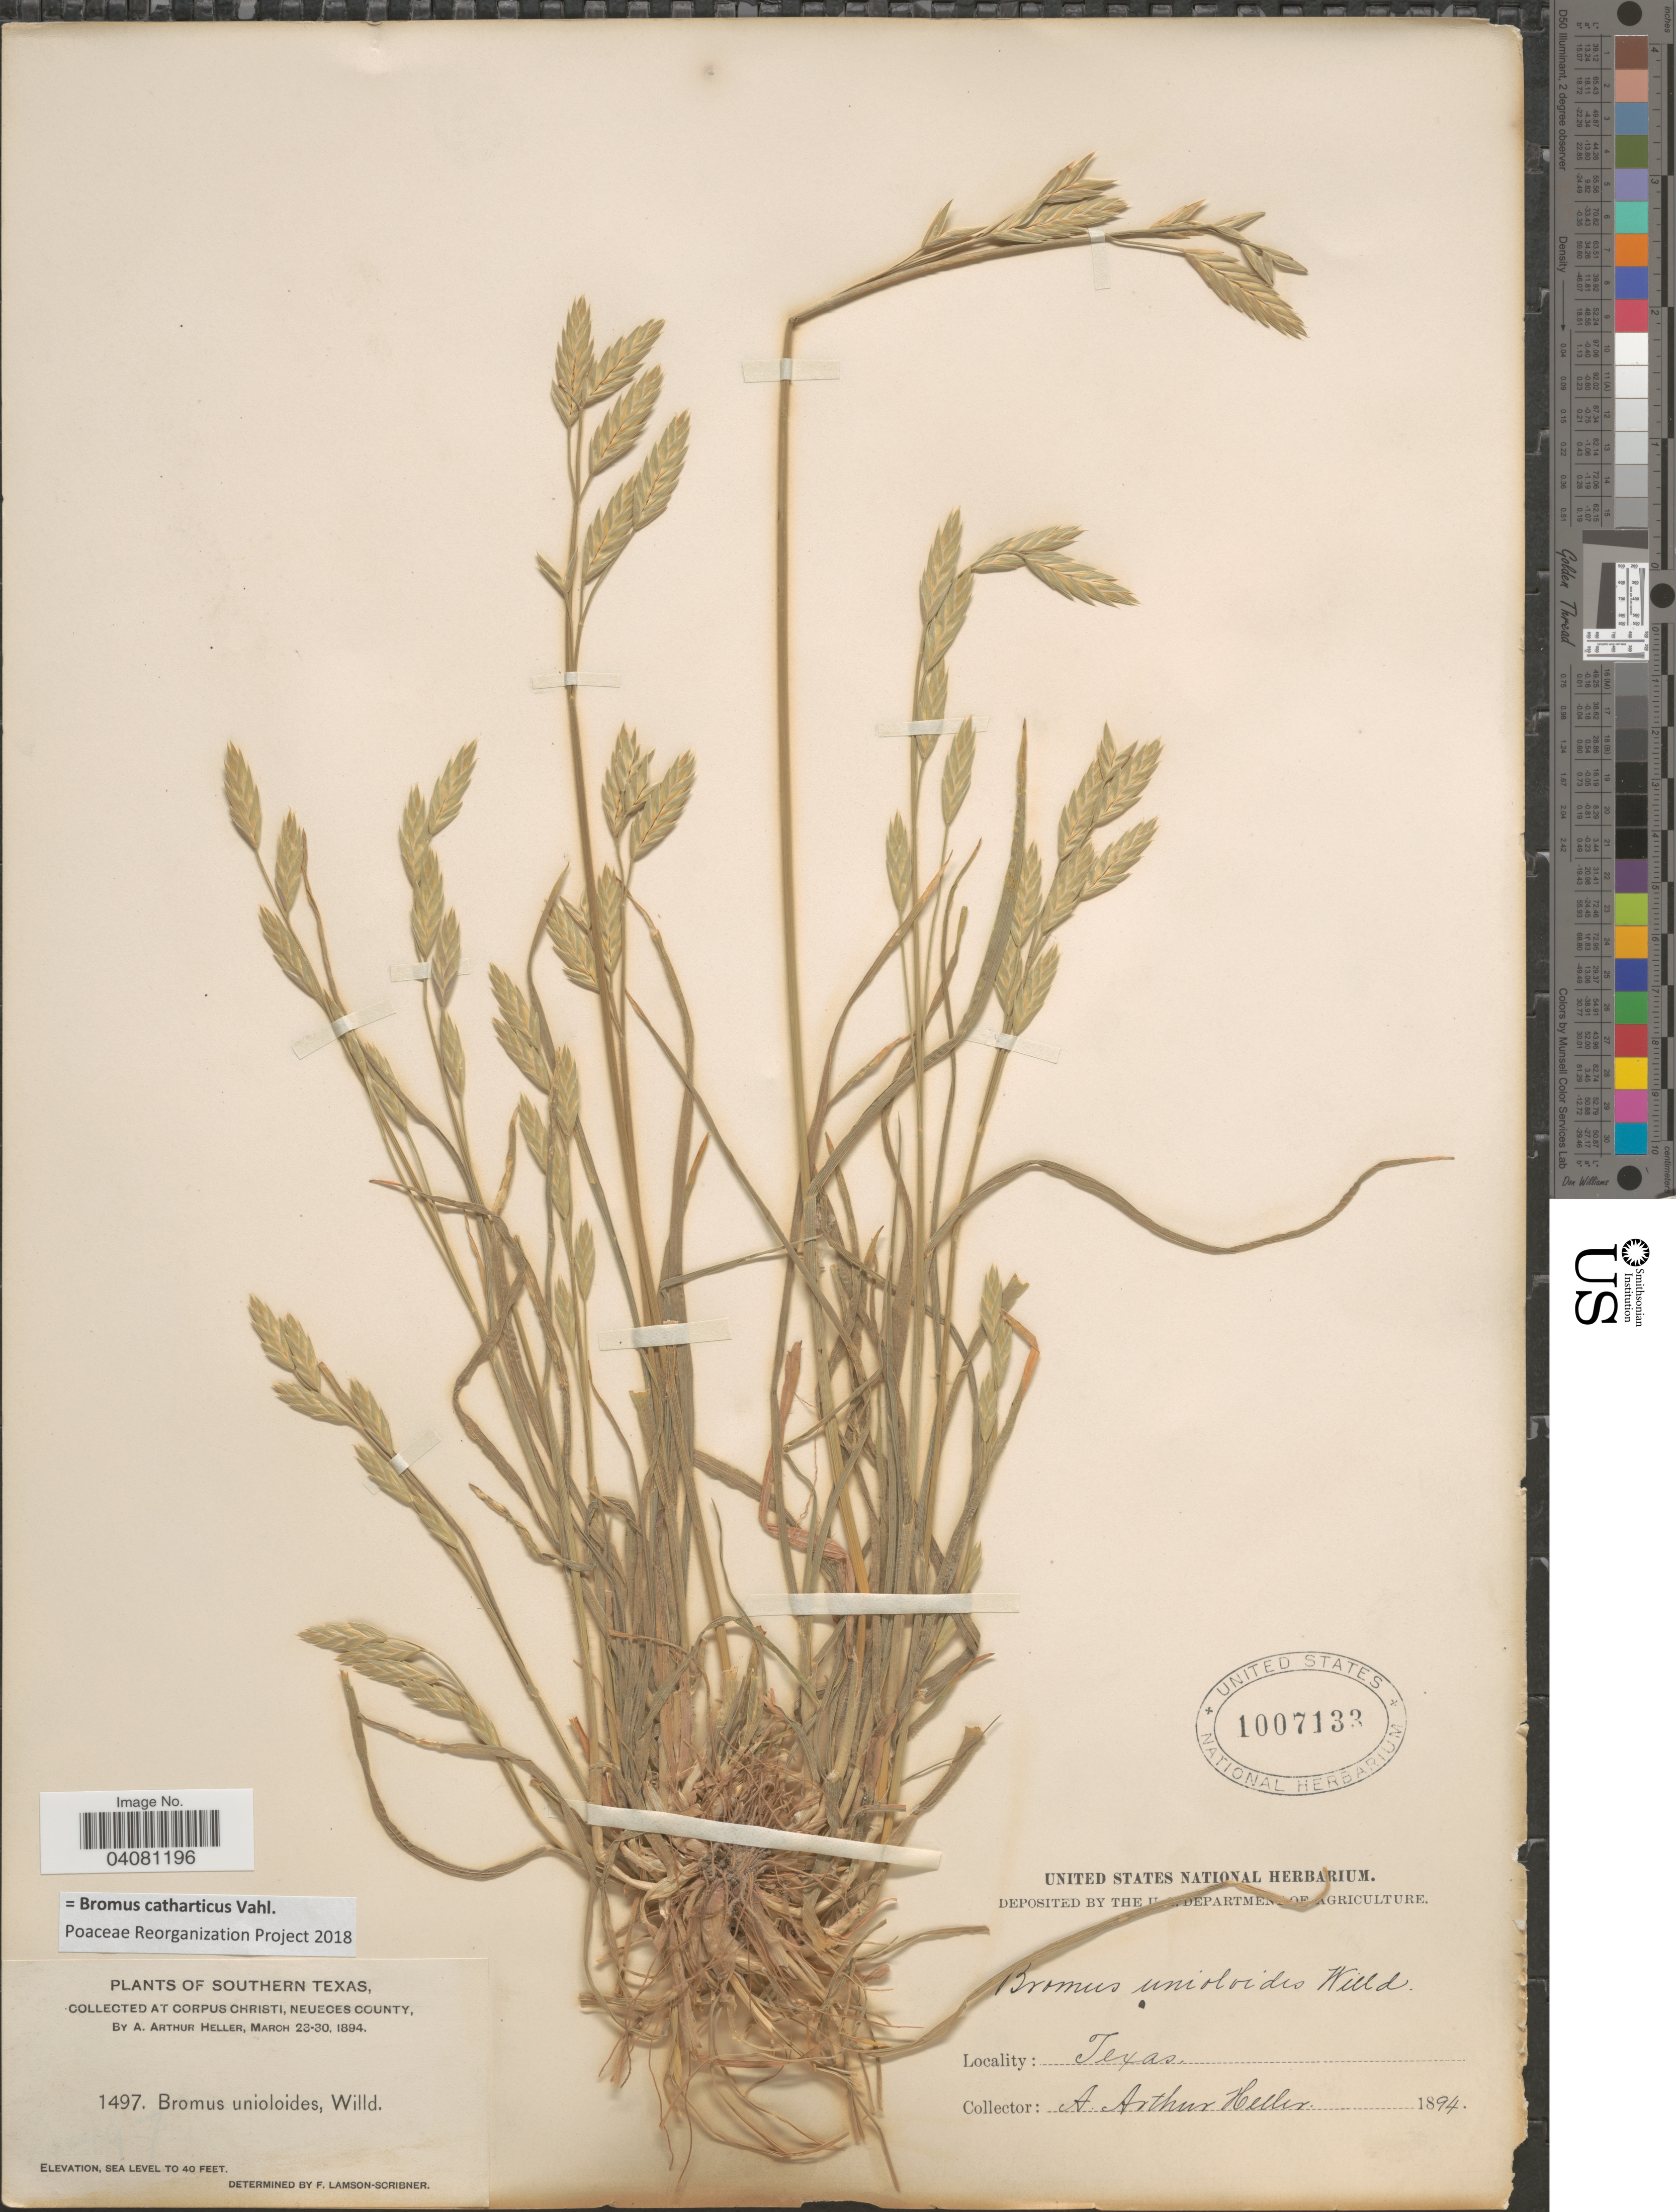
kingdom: Plantae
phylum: Tracheophyta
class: Liliopsida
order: Poales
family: Poaceae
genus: Bromus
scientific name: Bromus catharticus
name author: Vahl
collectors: A. A. Heller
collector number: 1497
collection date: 1894-03-23/1894-03-30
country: United States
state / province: Texas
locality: Southern Texas. At Corpus Chirsti, Neueces County.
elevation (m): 0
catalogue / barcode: US 1007133